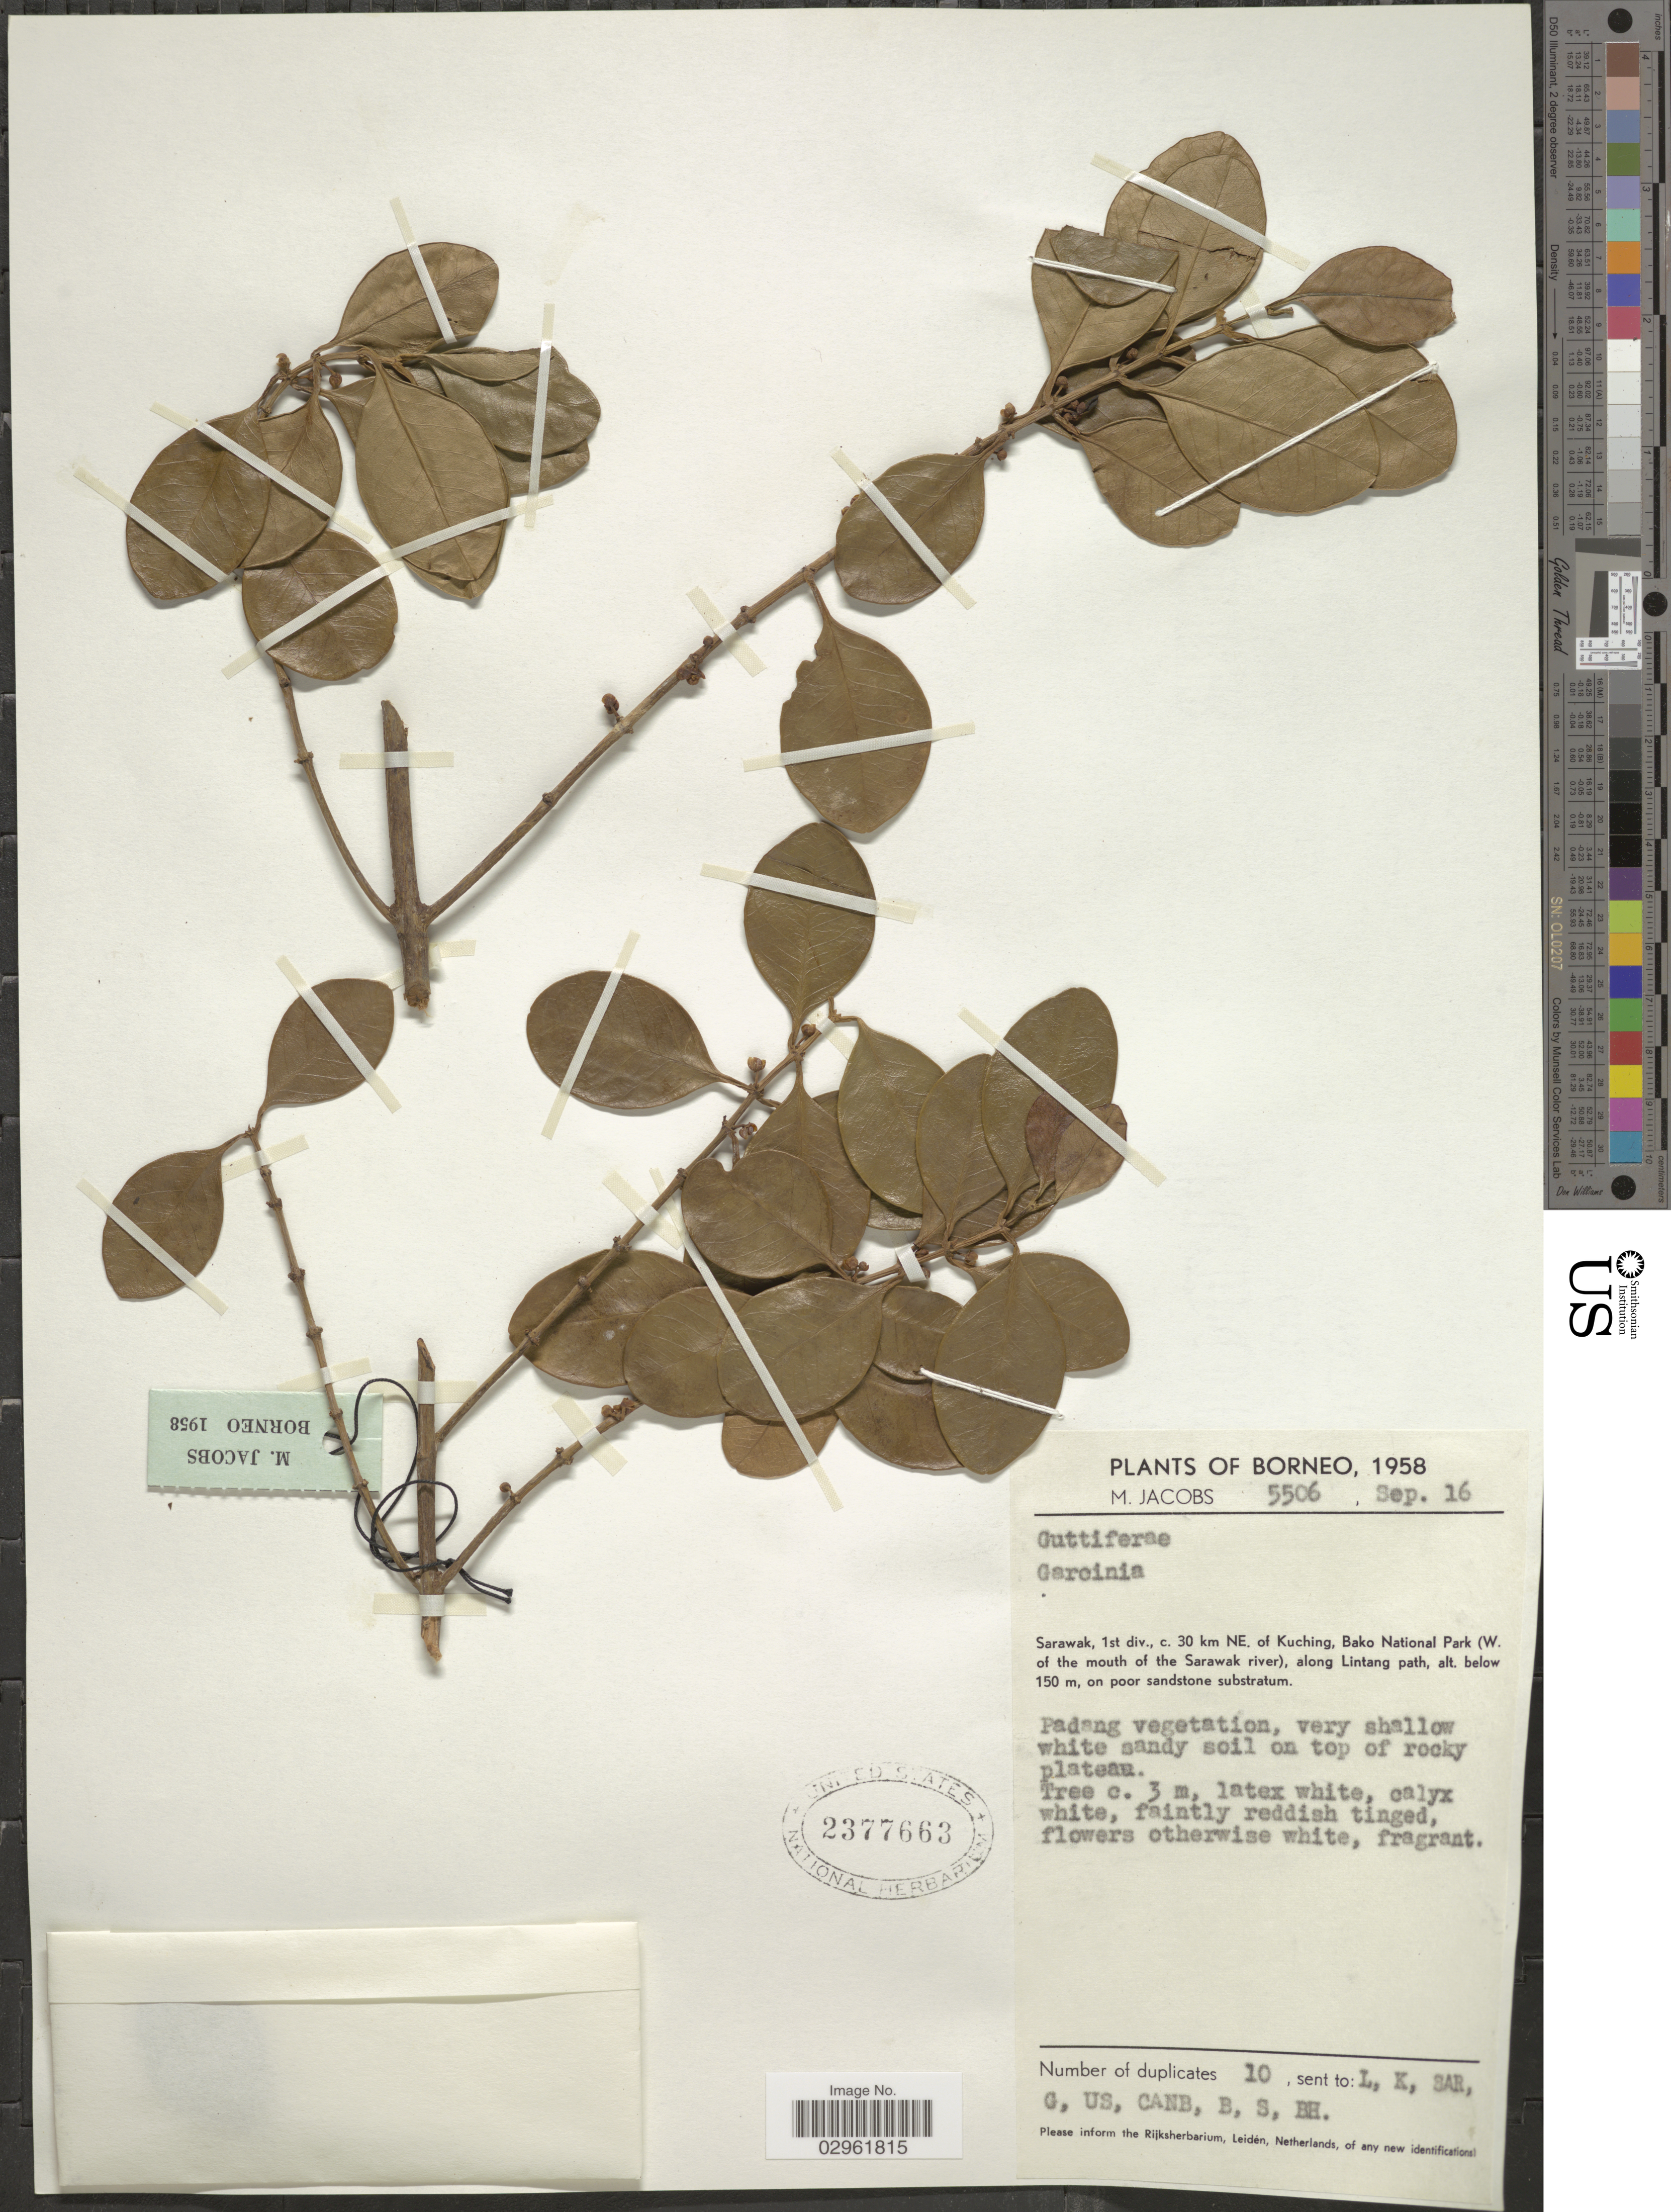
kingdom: Plantae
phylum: Tracheophyta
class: Magnoliopsida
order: Malpighiales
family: Clusiaceae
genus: Garcinia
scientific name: Garcinia sp.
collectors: M. Jacobs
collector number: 5506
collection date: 1958-09-16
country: Malaysia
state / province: Sarawak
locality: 1st div., c. 30 km NE. of Kuching, Bako National Park (W. of the mouth of the Sarawak river), along Lintang path.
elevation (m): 150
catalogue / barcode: US 2377663